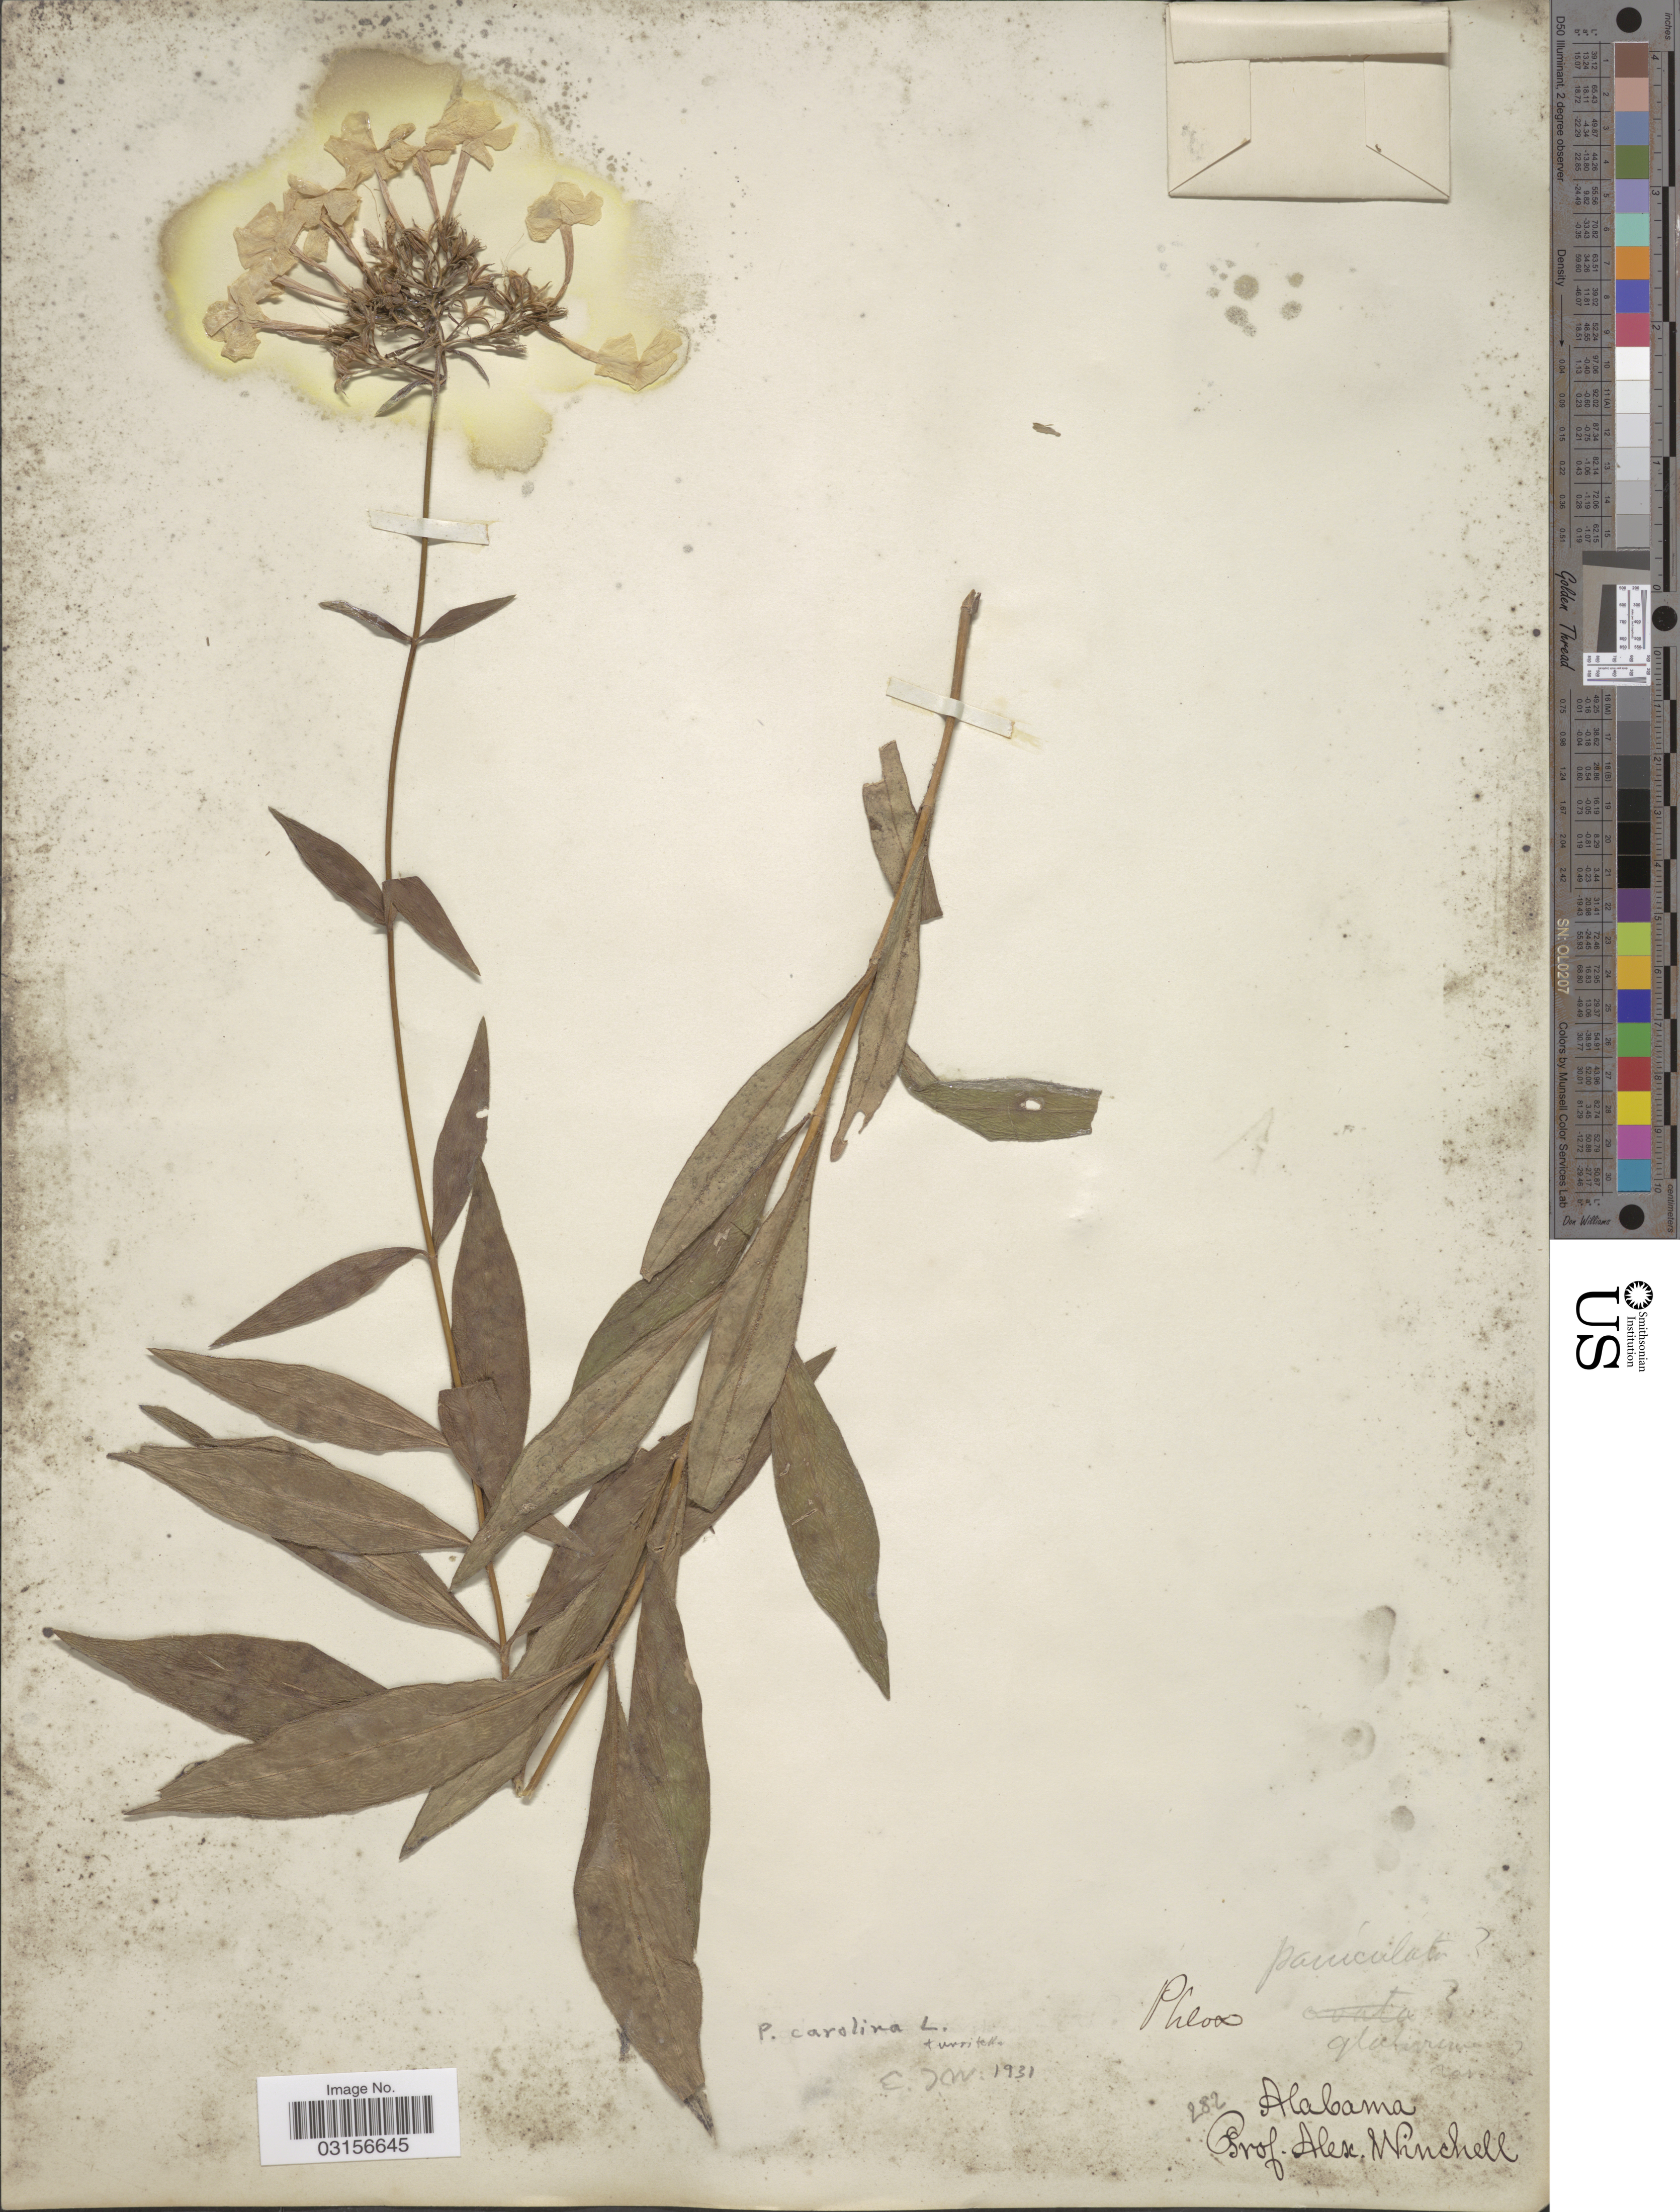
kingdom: Plantae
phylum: Tracheophyta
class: Magnoliopsida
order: Ericales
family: Polemoniaceae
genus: Phlox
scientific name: Phlox carolina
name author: L.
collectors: A. Winchell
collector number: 282?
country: United States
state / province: Alabama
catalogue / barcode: US 103151